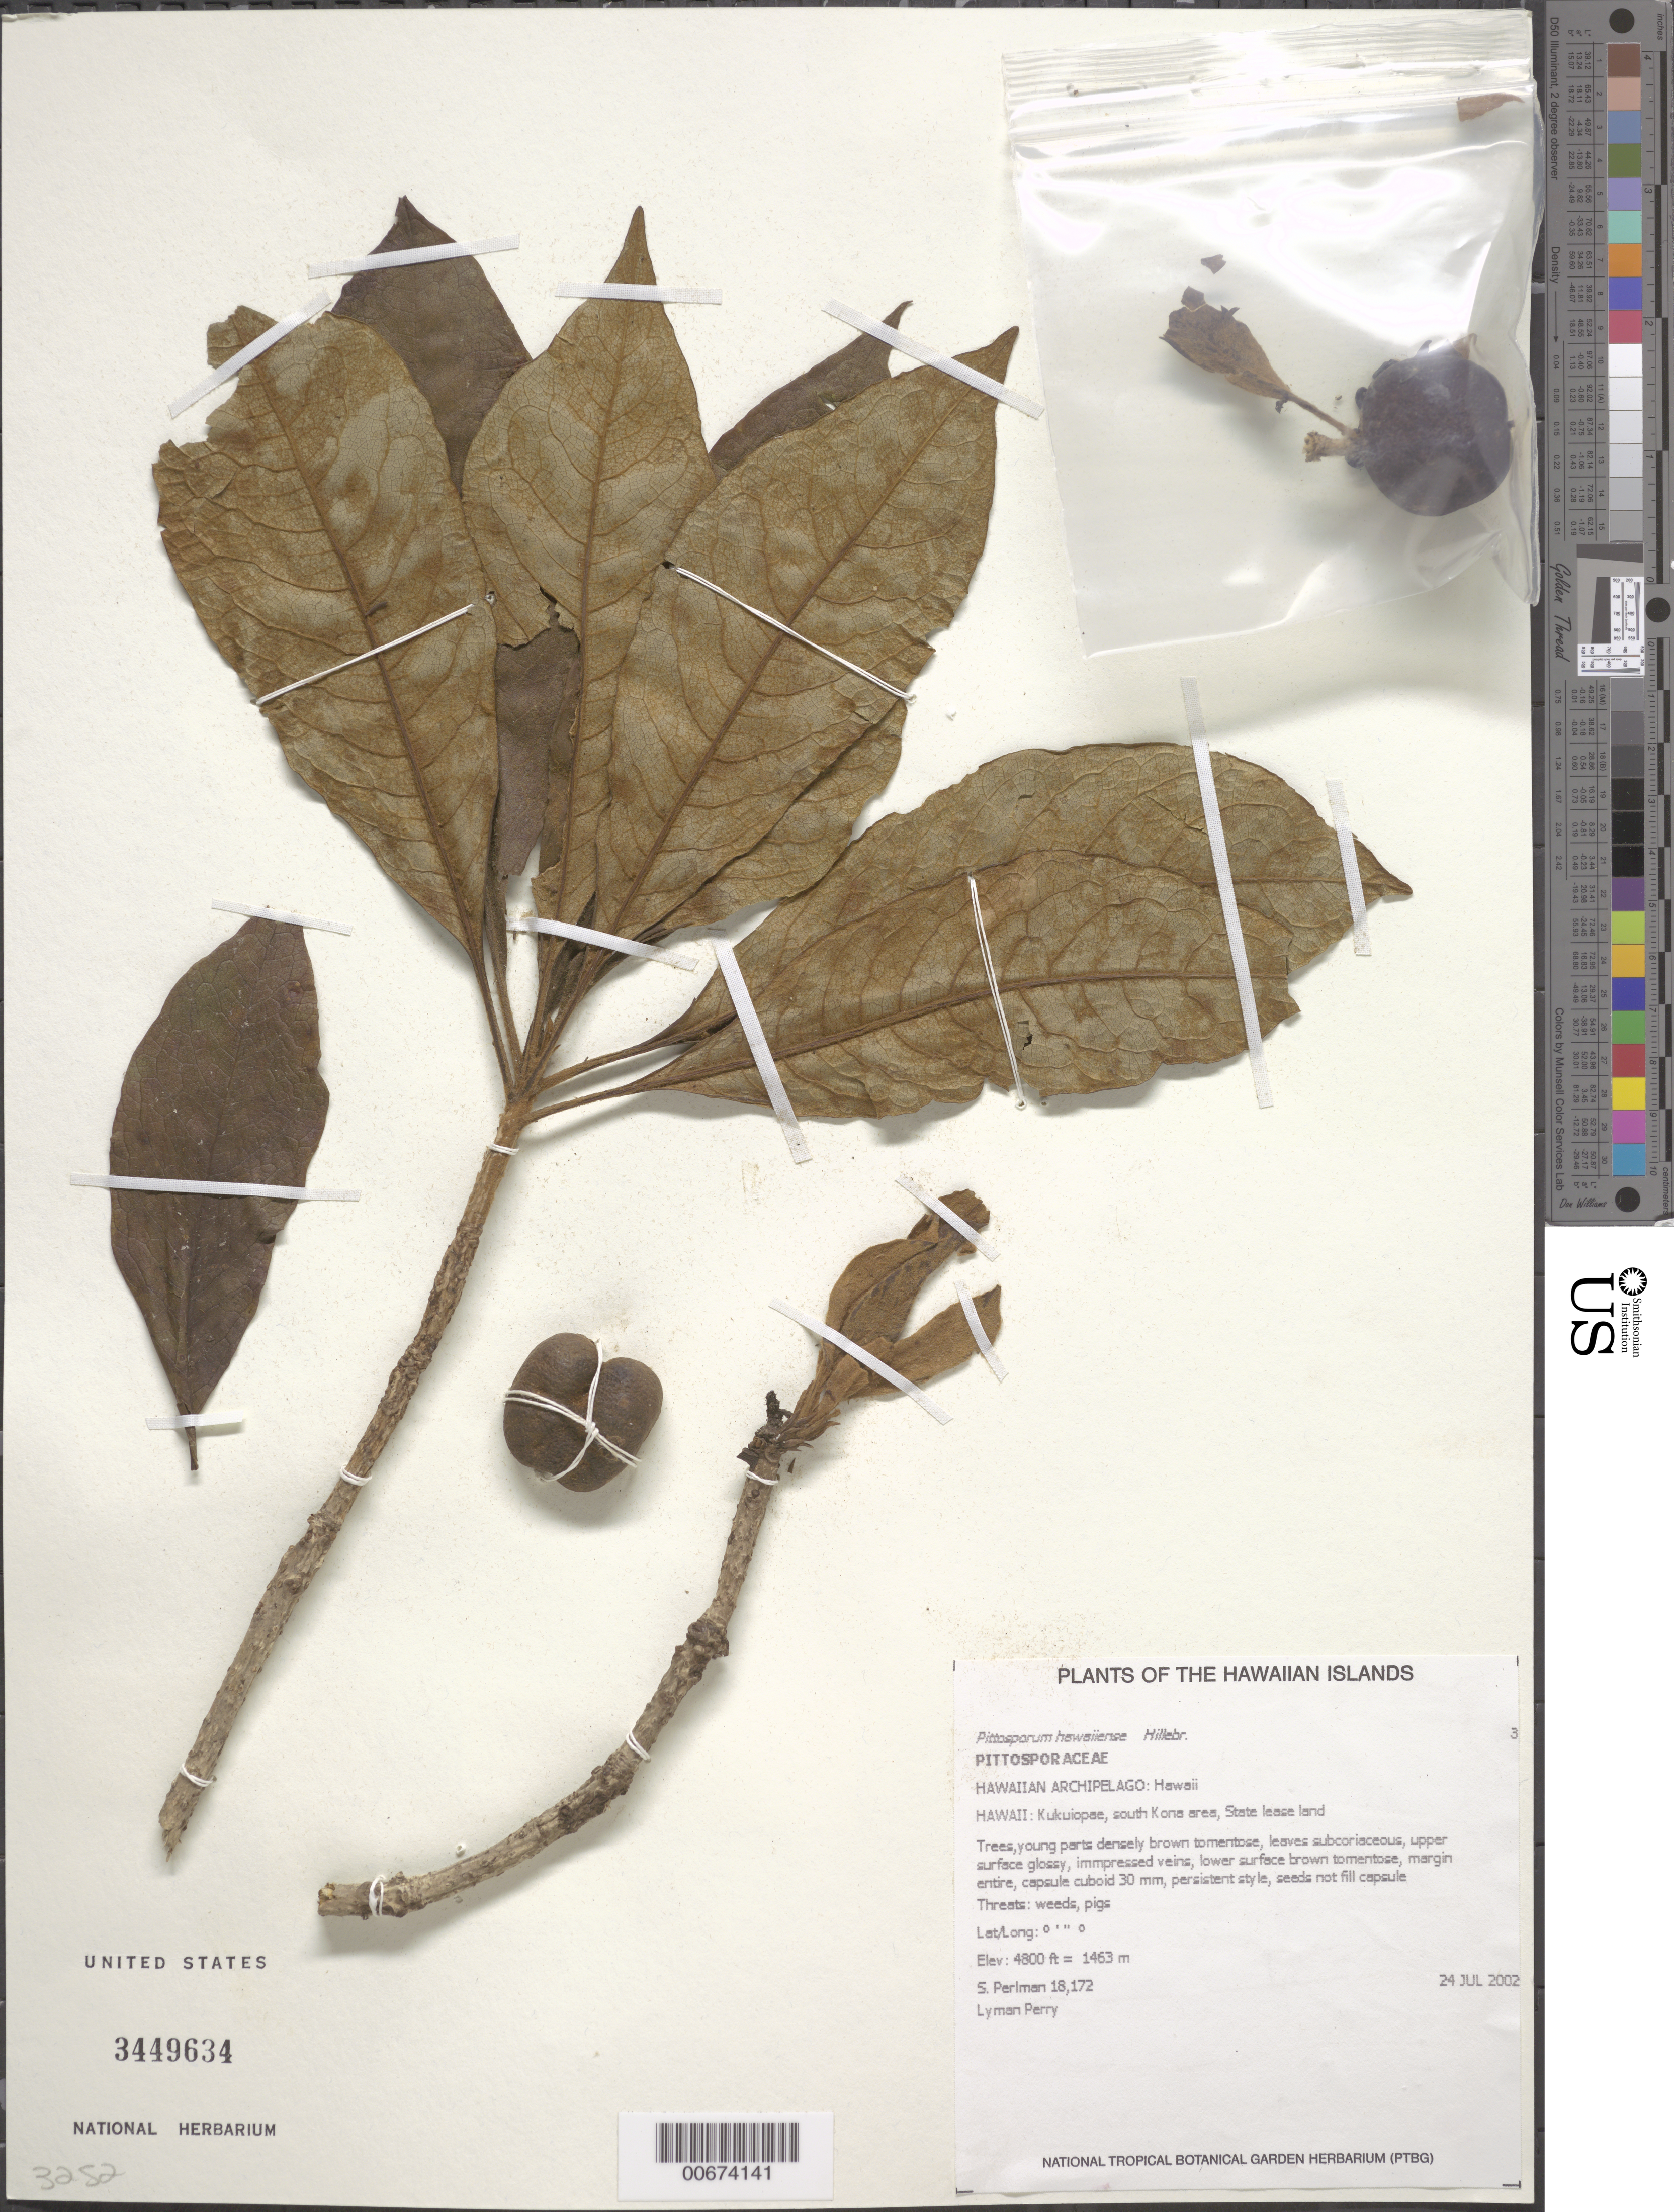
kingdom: Plantae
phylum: Tracheophyta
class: Magnoliopsida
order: Apiales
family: Pittosporaceae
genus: Pittosporum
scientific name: Pittosporum hawaiiense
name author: Hillebr.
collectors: S. P. Perlman & L. Perry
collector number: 18172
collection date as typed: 24 Jul 2002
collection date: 2002-07-24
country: United States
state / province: Hawaii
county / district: Hawaii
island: Hawaii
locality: Kukuiopae, south Kona area, State lease land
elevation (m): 1463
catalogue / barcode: US 3449634